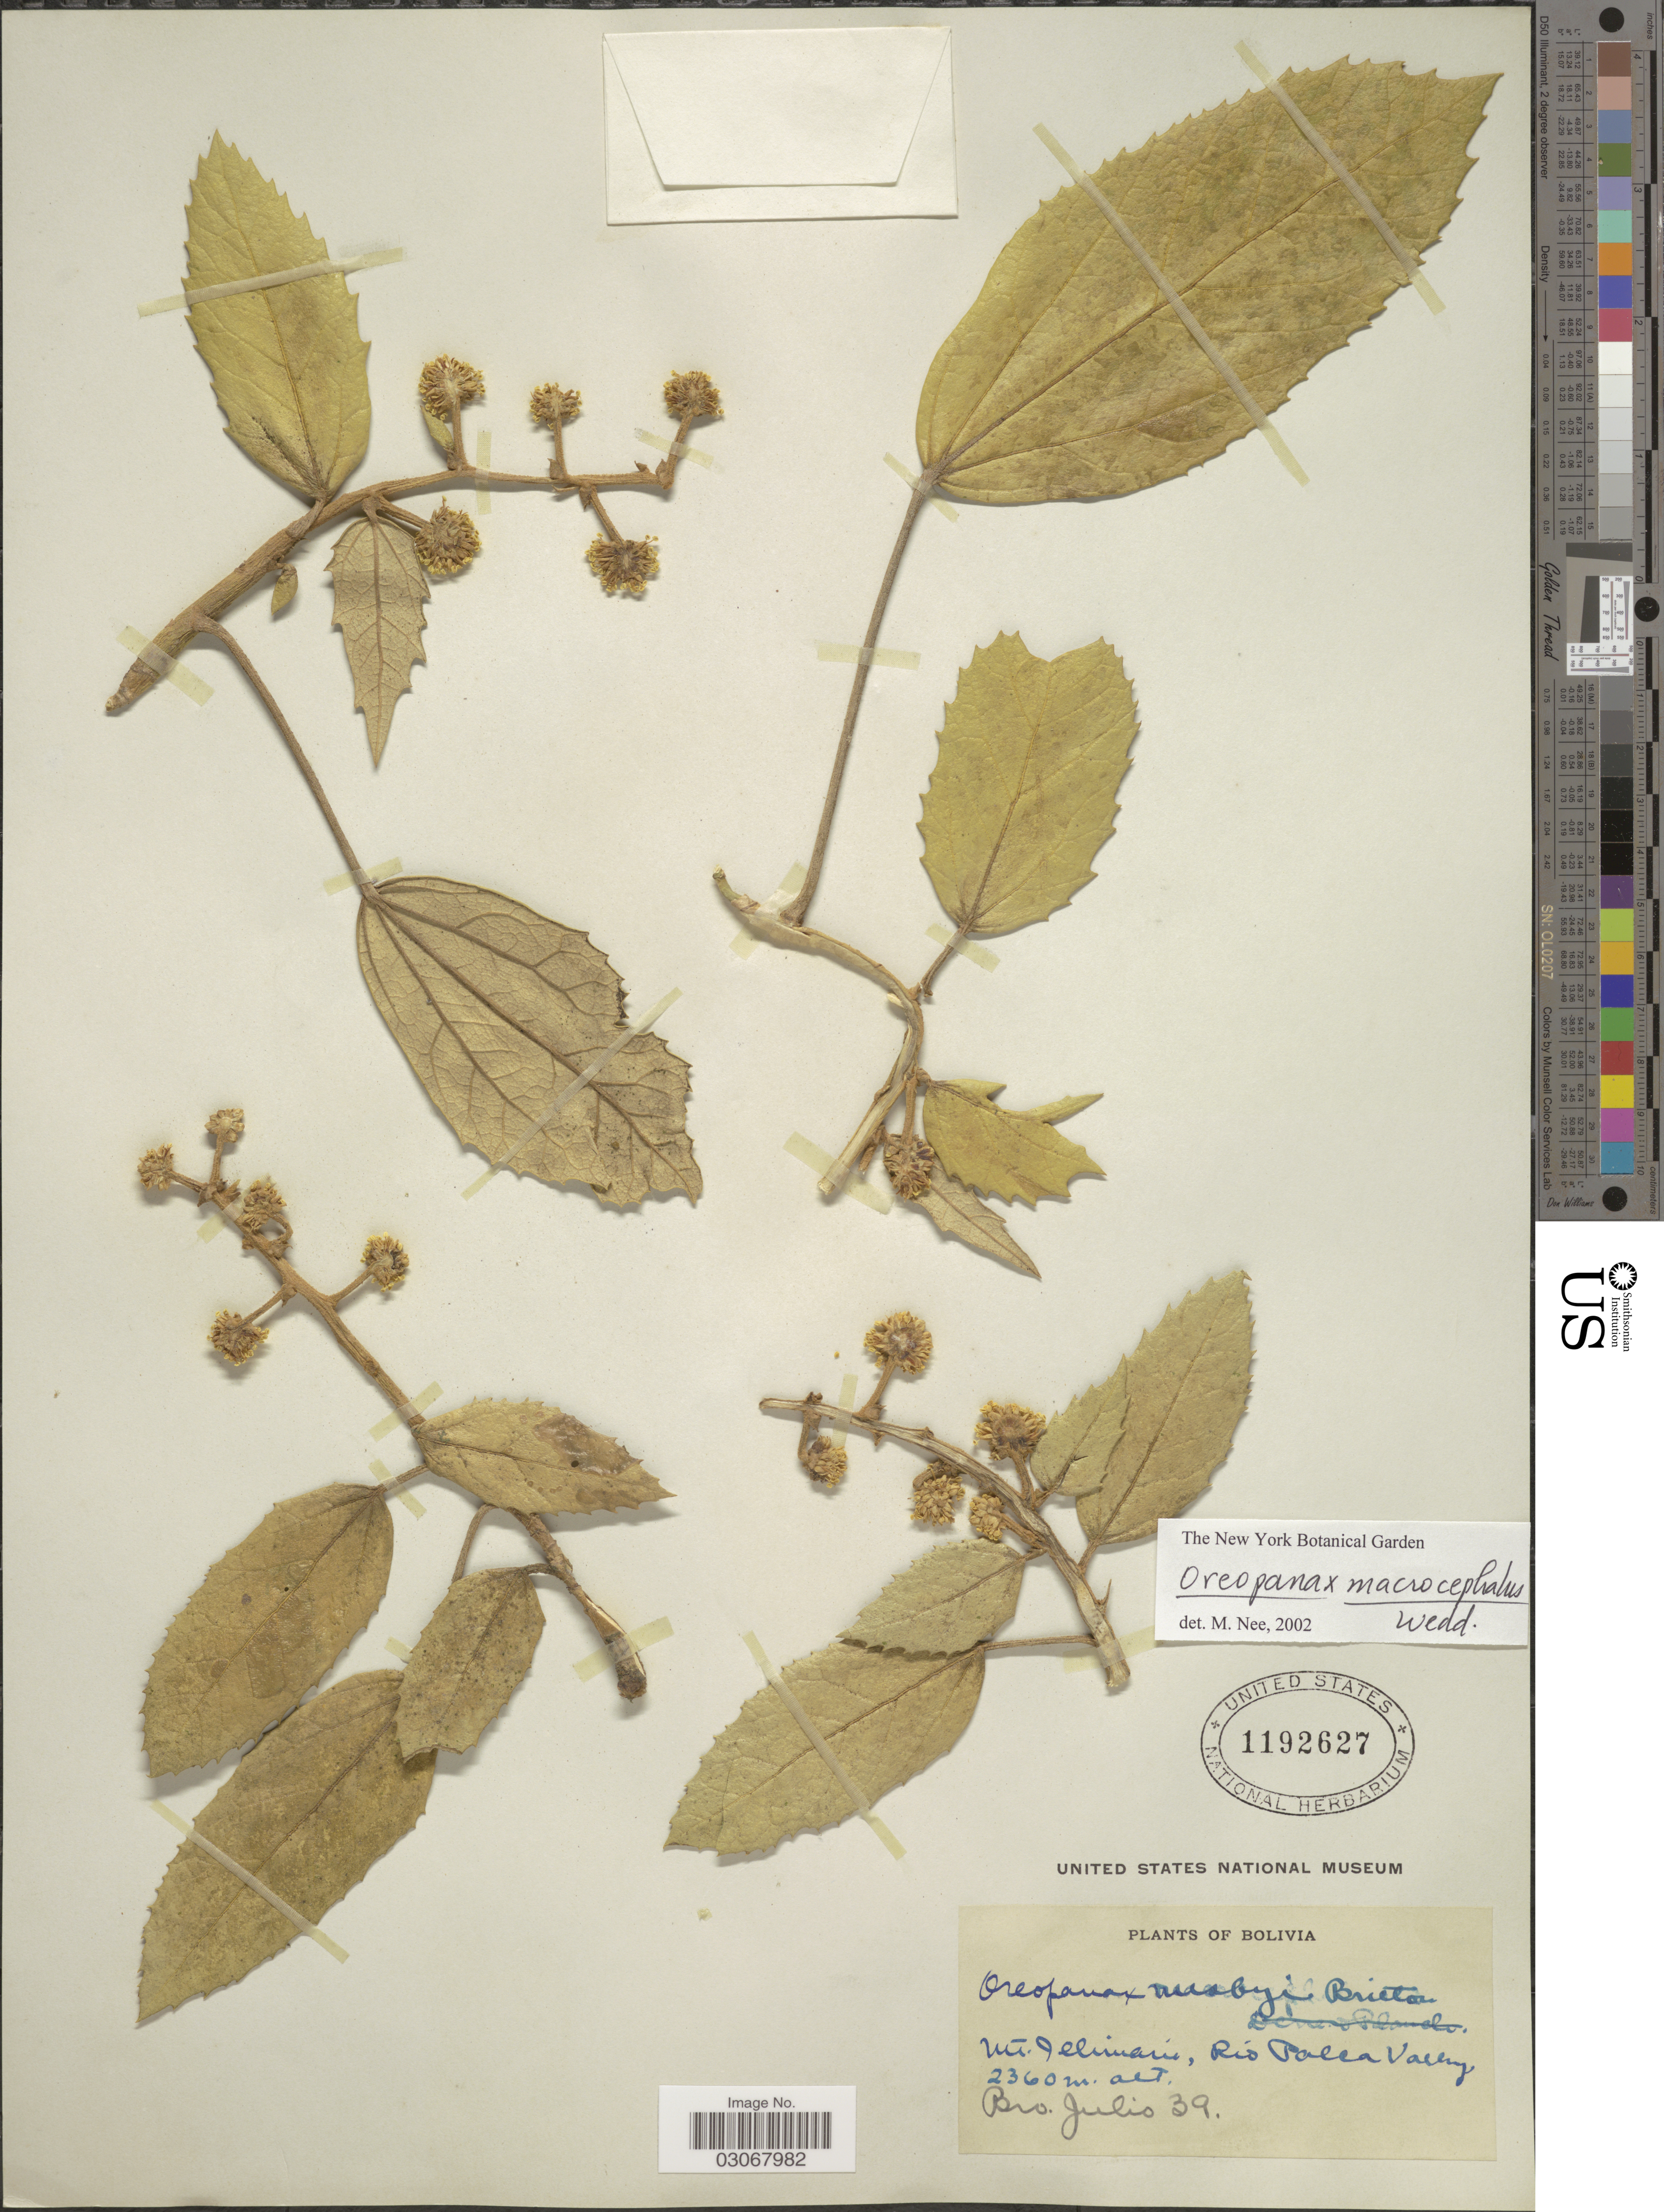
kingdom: Plantae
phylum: Tracheophyta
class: Magnoliopsida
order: Apiales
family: Araliaceae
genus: Oreopanax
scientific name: Oreopanax macrocephalus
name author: Decne. & Planch. ex Wedd.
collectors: Bro. Julio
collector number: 39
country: Bolivia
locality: Mt. Illimani, Río Palca Valley.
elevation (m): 2360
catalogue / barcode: US 1192627